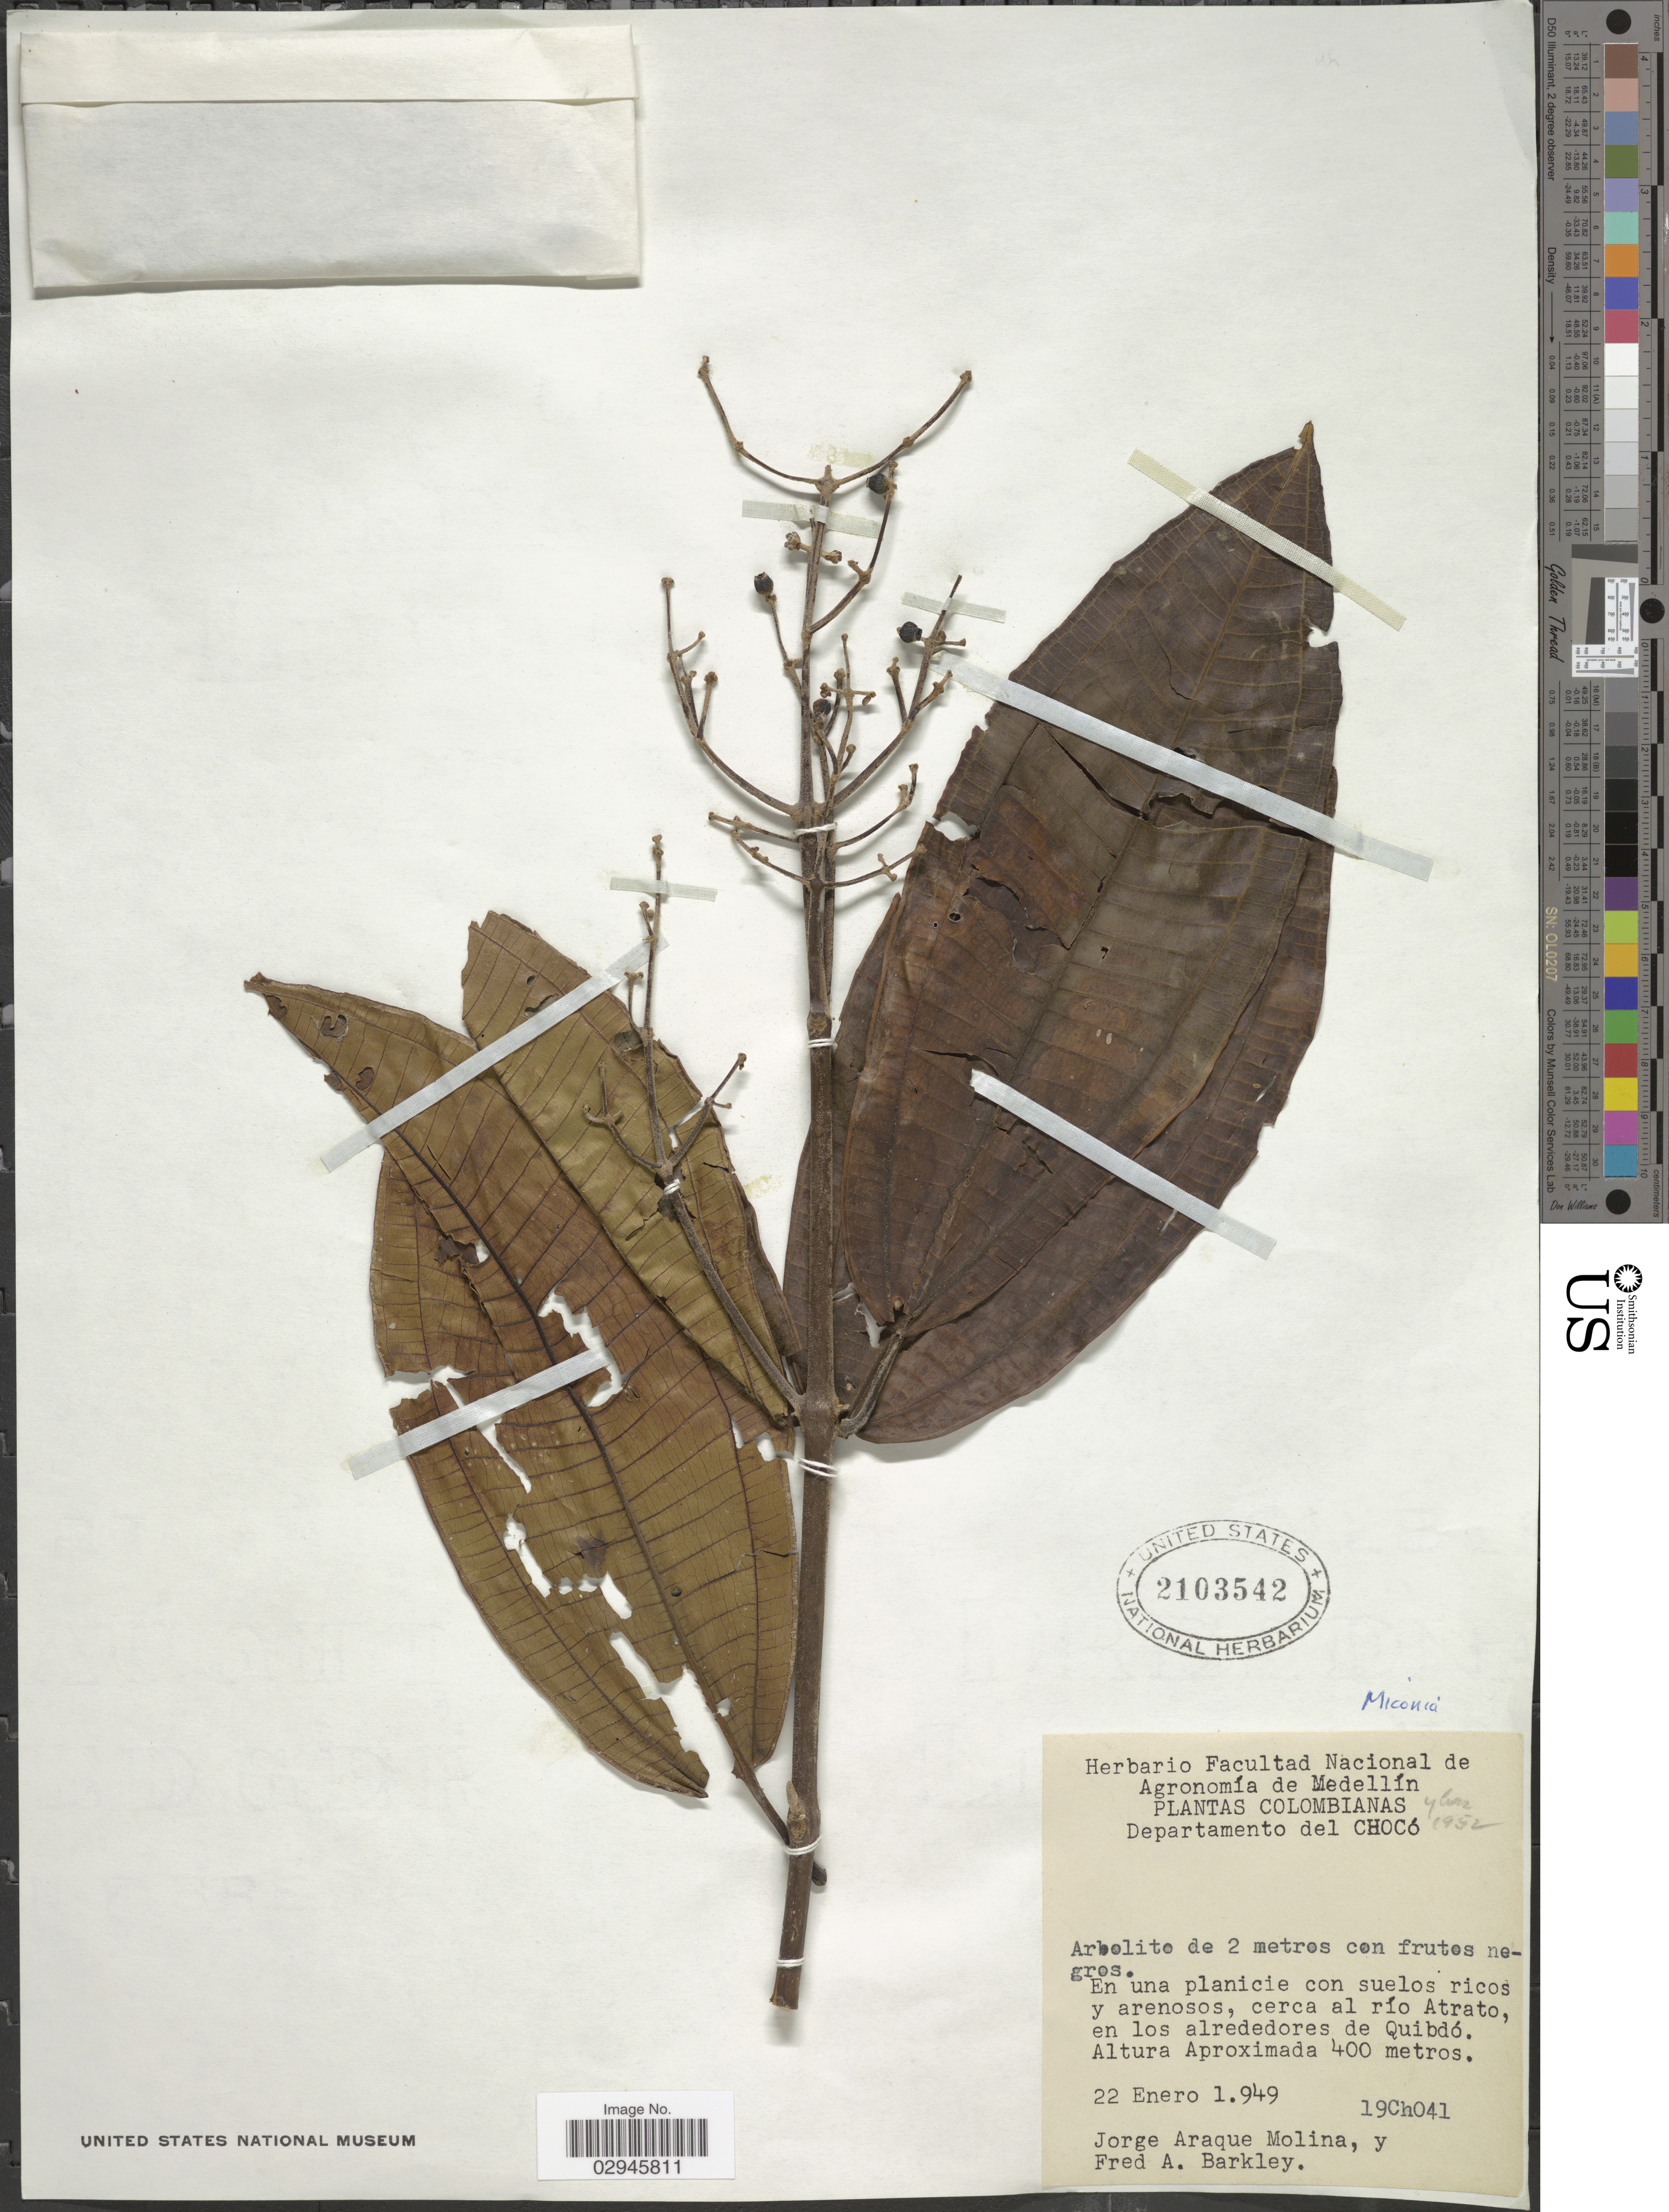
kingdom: Plantae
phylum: Tracheophyta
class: Magnoliopsida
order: Myrtales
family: Melastomataceae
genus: Miconia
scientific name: Miconia sp.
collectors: J. A. Molina & F. A. Barkley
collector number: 19Ch041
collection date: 1949-01-22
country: Colombia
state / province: Chocó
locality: Departamento del Chocó. En una planicie con suelos ricos y arenosos, cerca al río Atrato, en los alrededores de Quibdó.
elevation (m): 400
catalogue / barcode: US 2103542